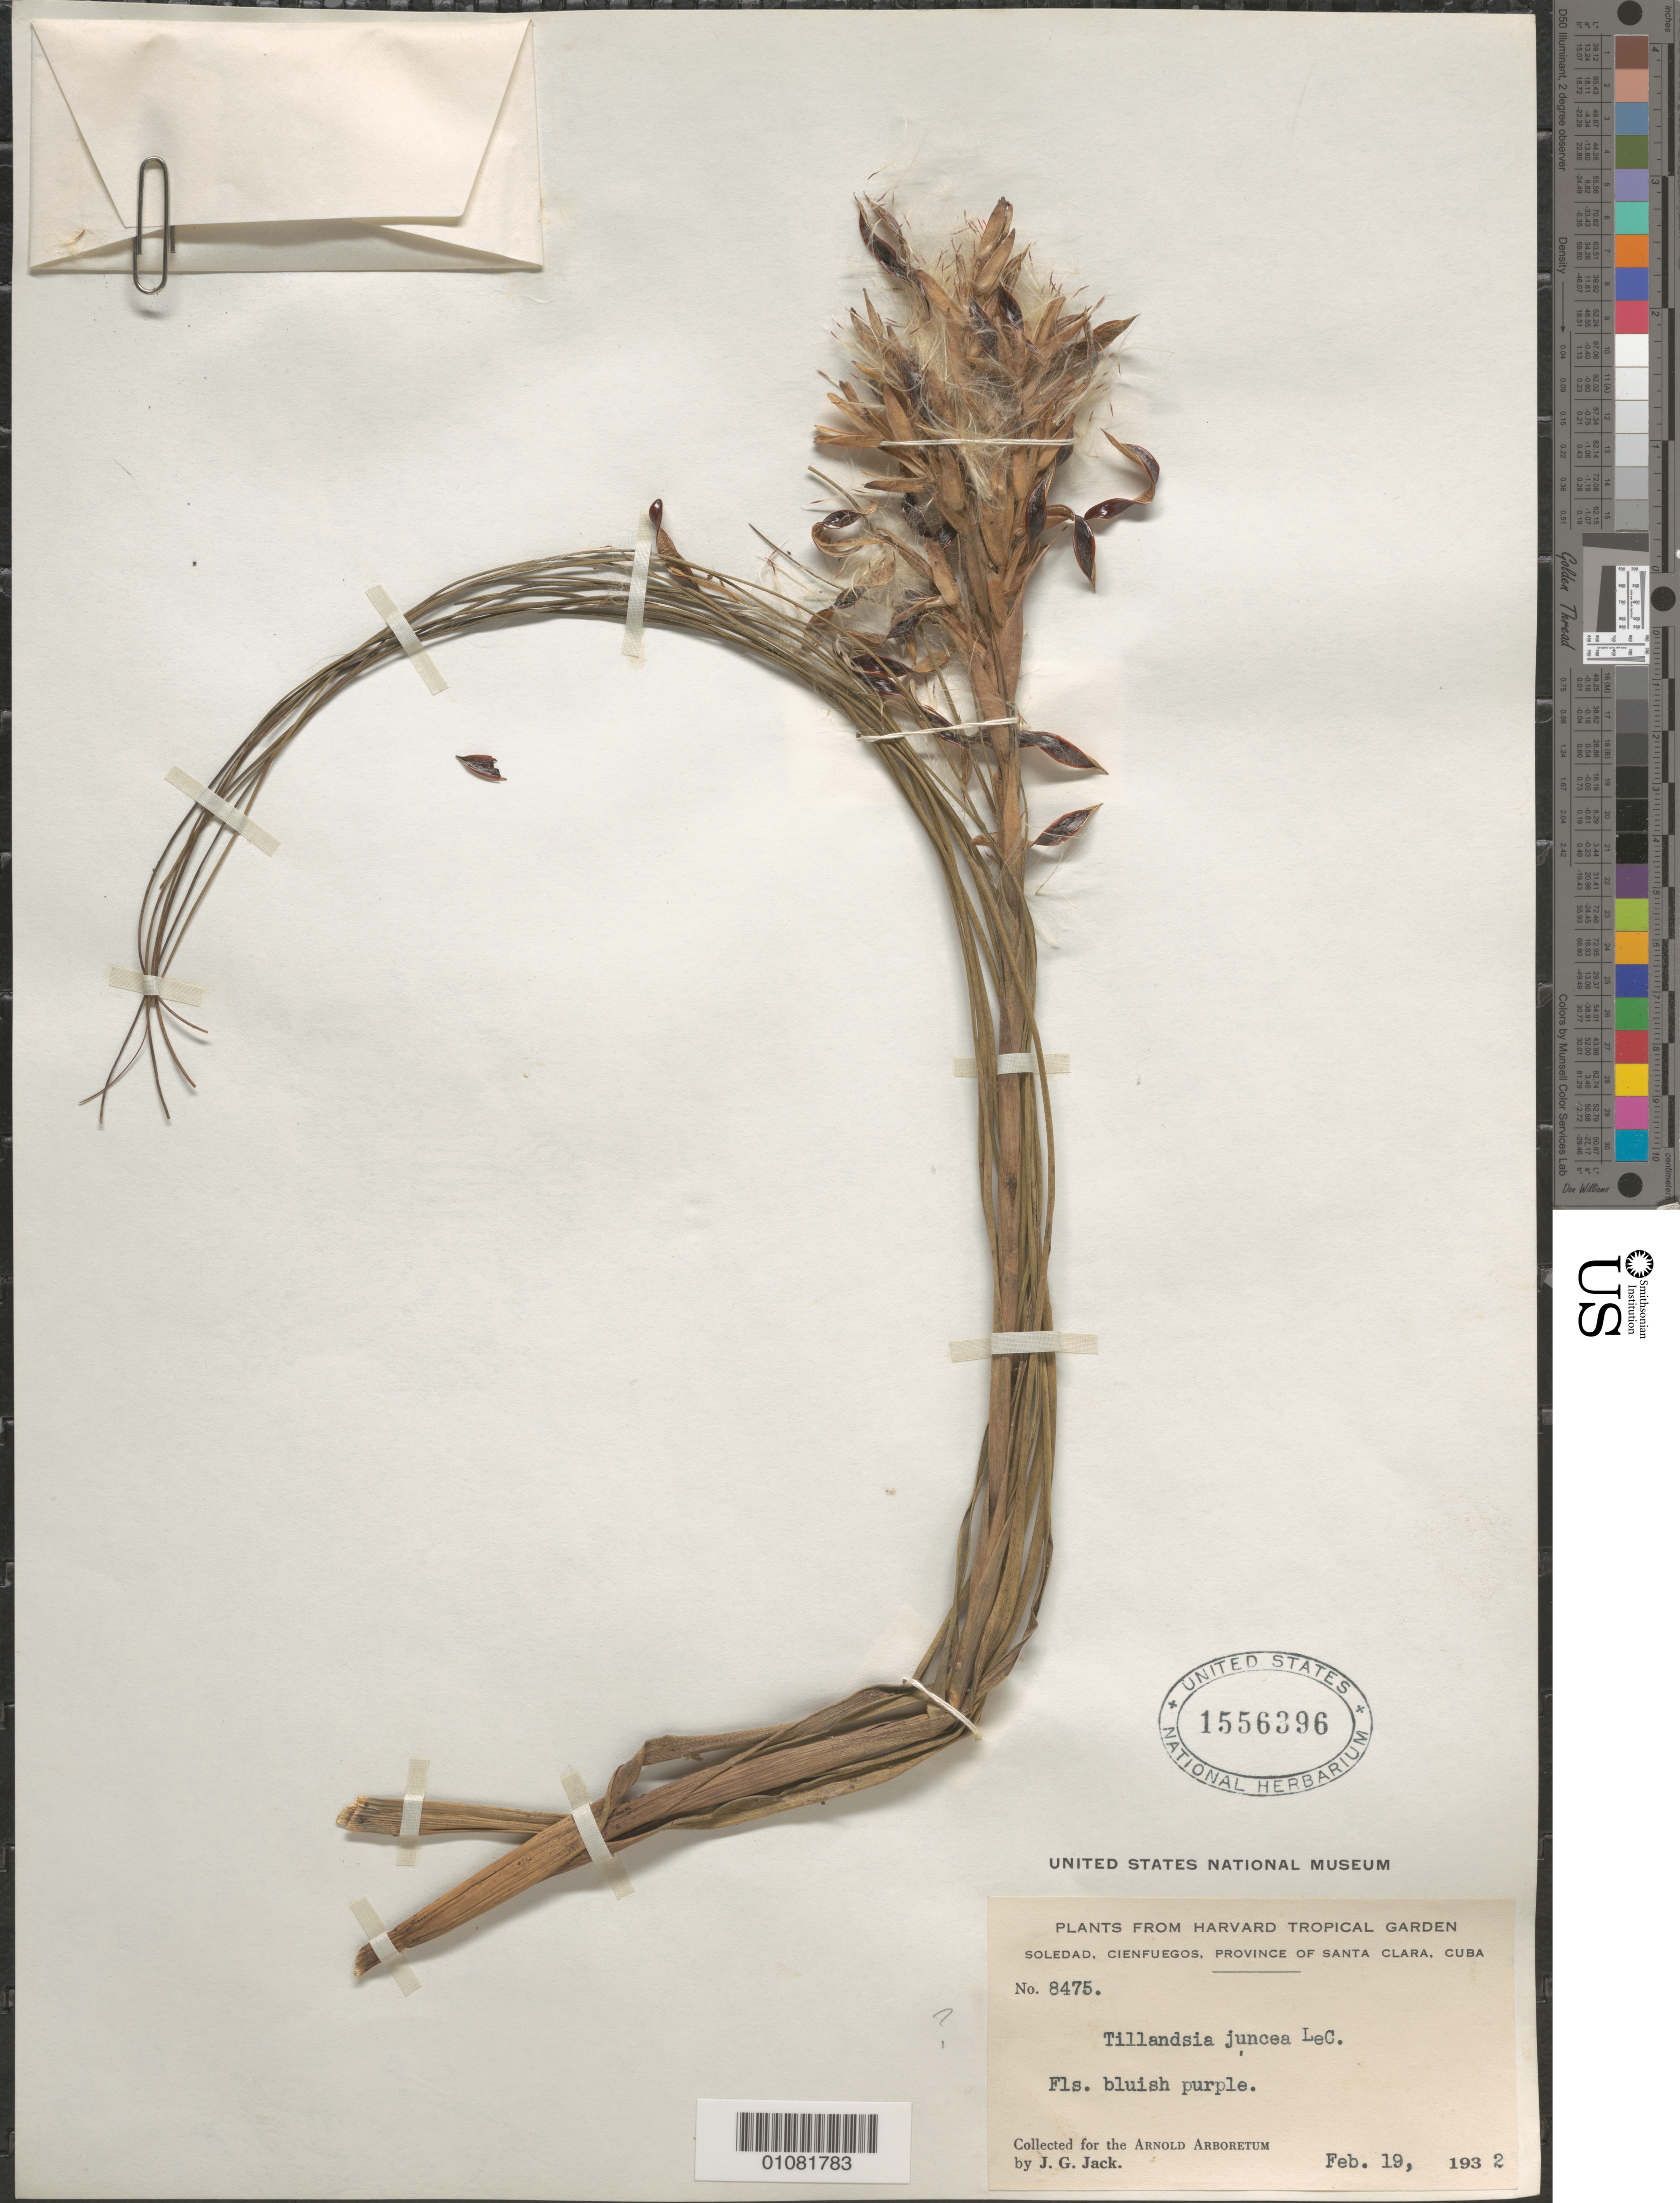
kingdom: Plantae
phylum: Tracheophyta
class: Liliopsida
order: Poales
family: Bromeliaceae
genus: Tillandsia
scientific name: Tillandsia juncea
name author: (Ruiz & Pav.) Poir.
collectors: J. G. Jack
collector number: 8475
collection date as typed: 19 Feb 1932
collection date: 1932-02-19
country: Cuba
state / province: Cienfuegos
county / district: Santa Clara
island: Cuba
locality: Soledad, Cienfuegos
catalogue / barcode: US 1556396